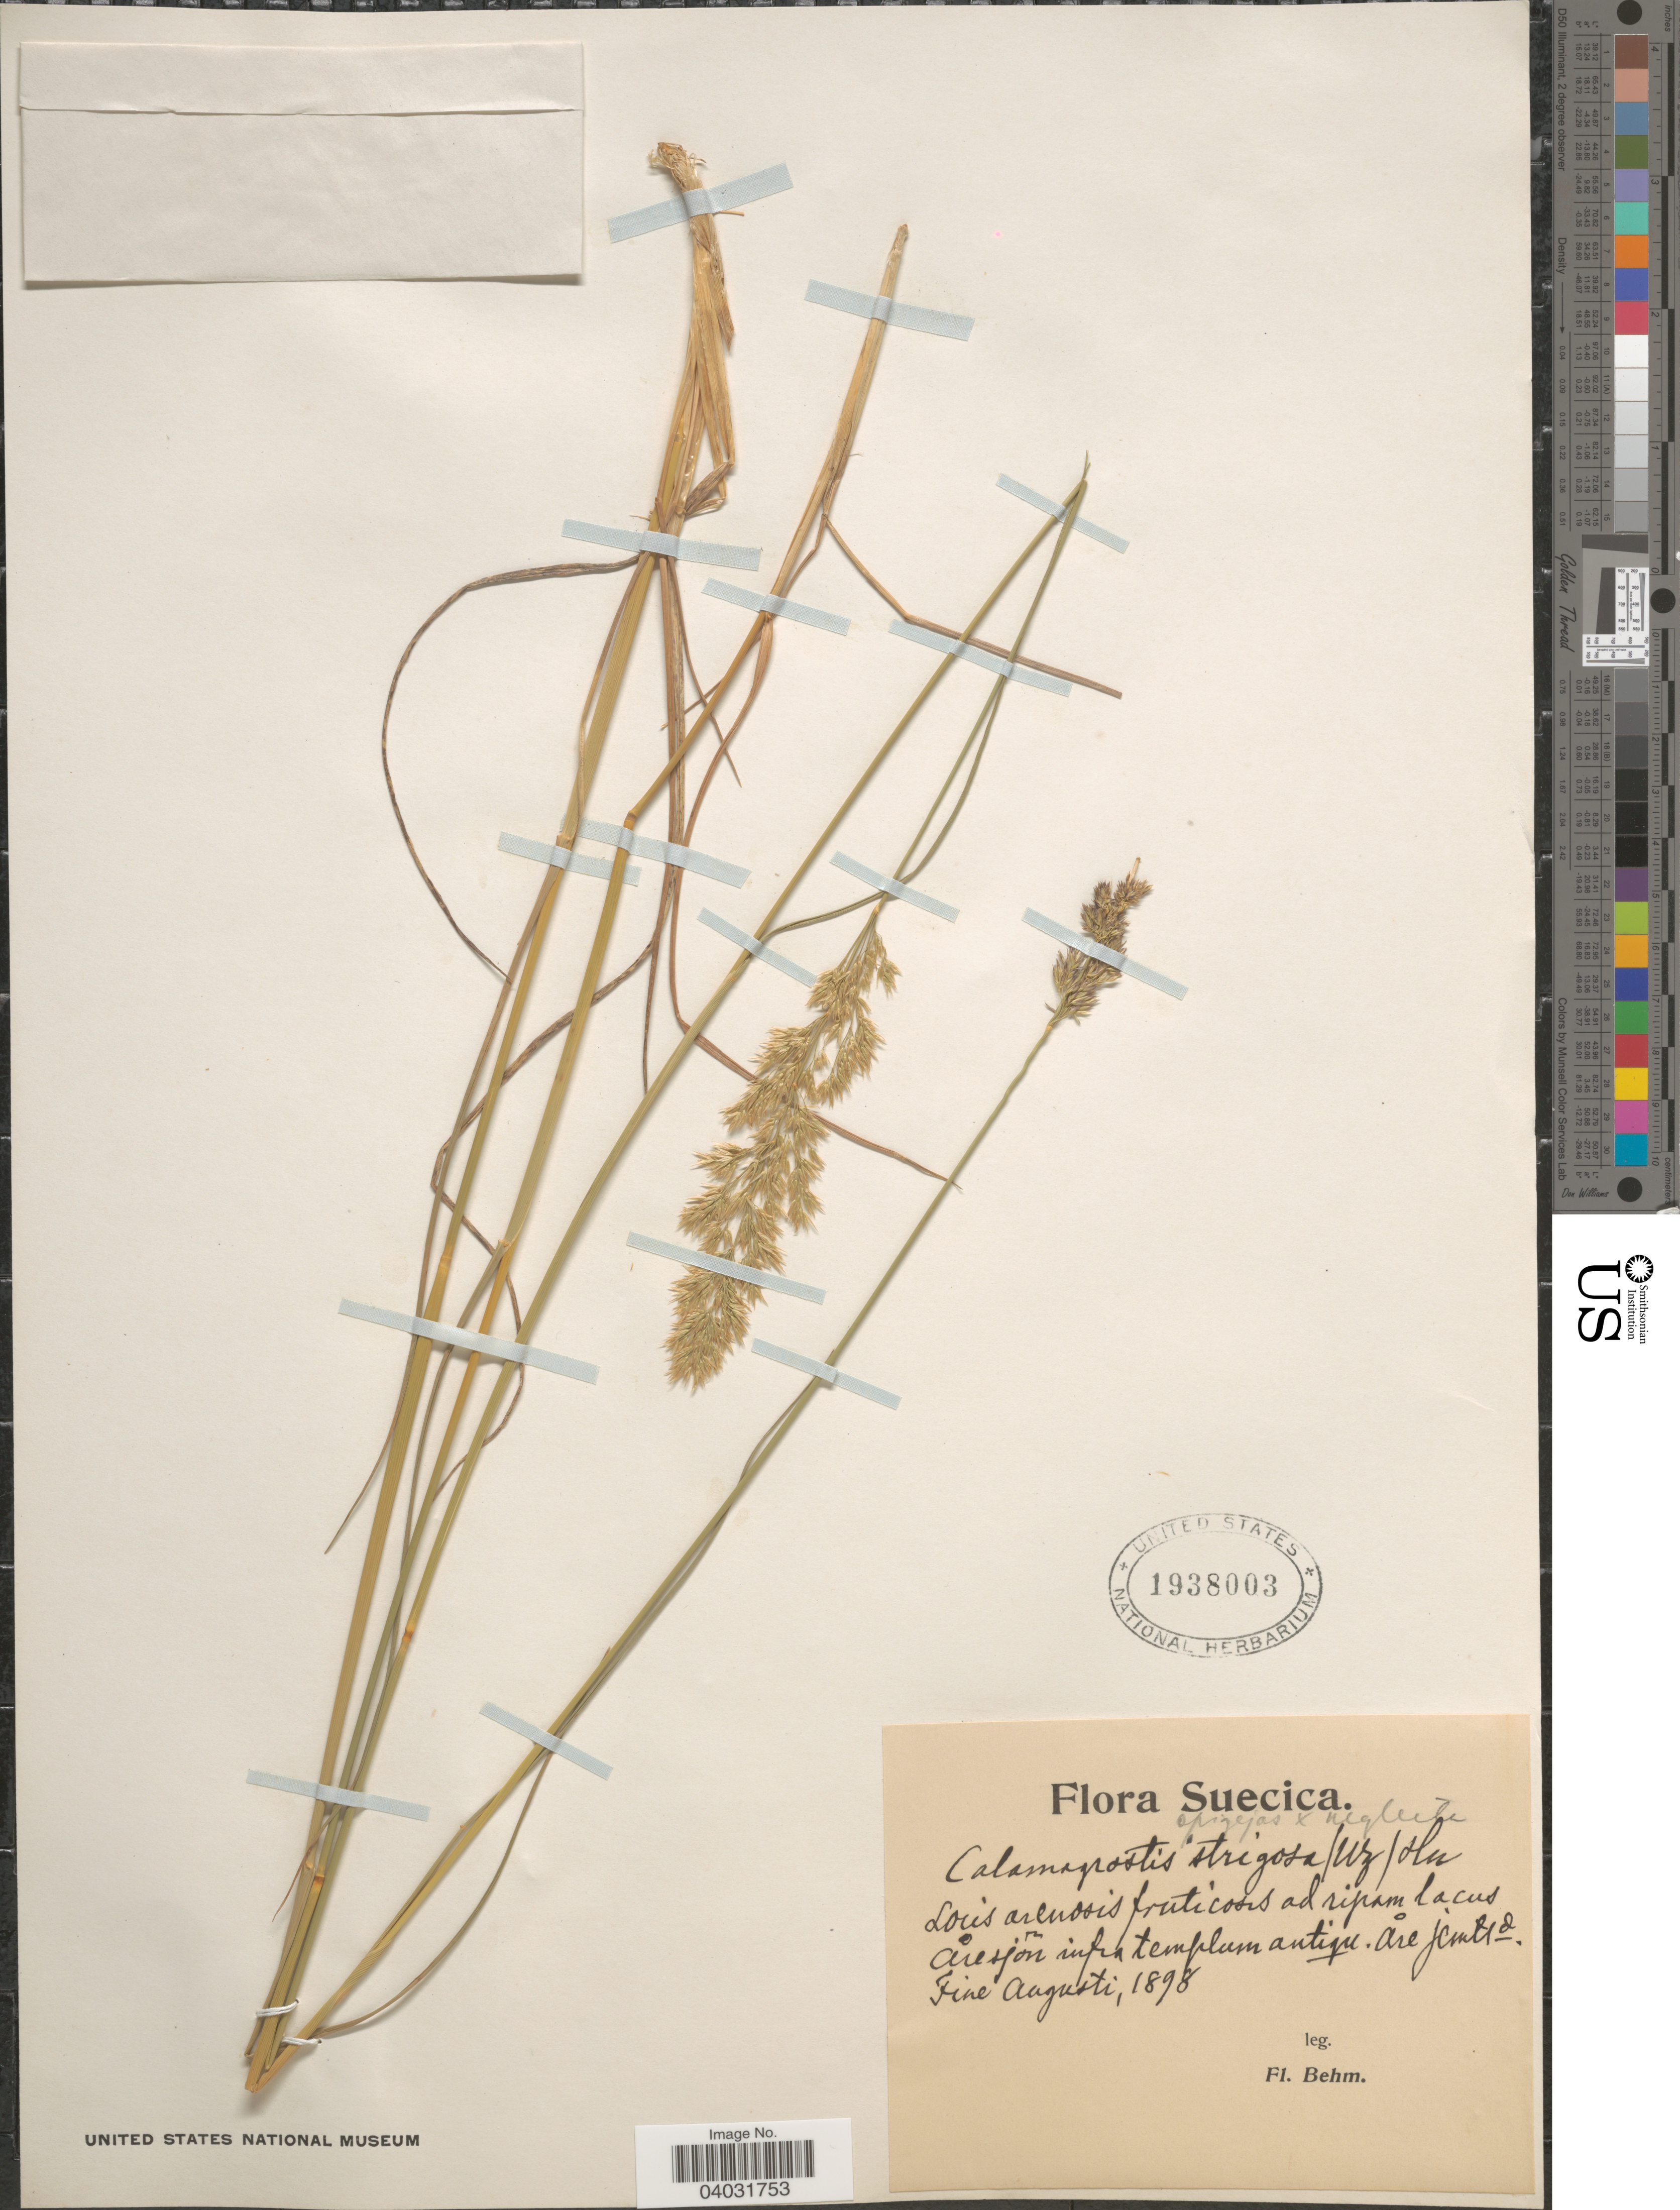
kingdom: Plantae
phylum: Tracheophyta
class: Liliopsida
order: Poales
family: Poaceae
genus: Calamagrostis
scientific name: Calamagrostis sp.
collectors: F. Behm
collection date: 1898-08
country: Sweden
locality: Locis arenosis fruticosis ad ripum lacus Åresjön infra templam antique.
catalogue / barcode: US 1938003